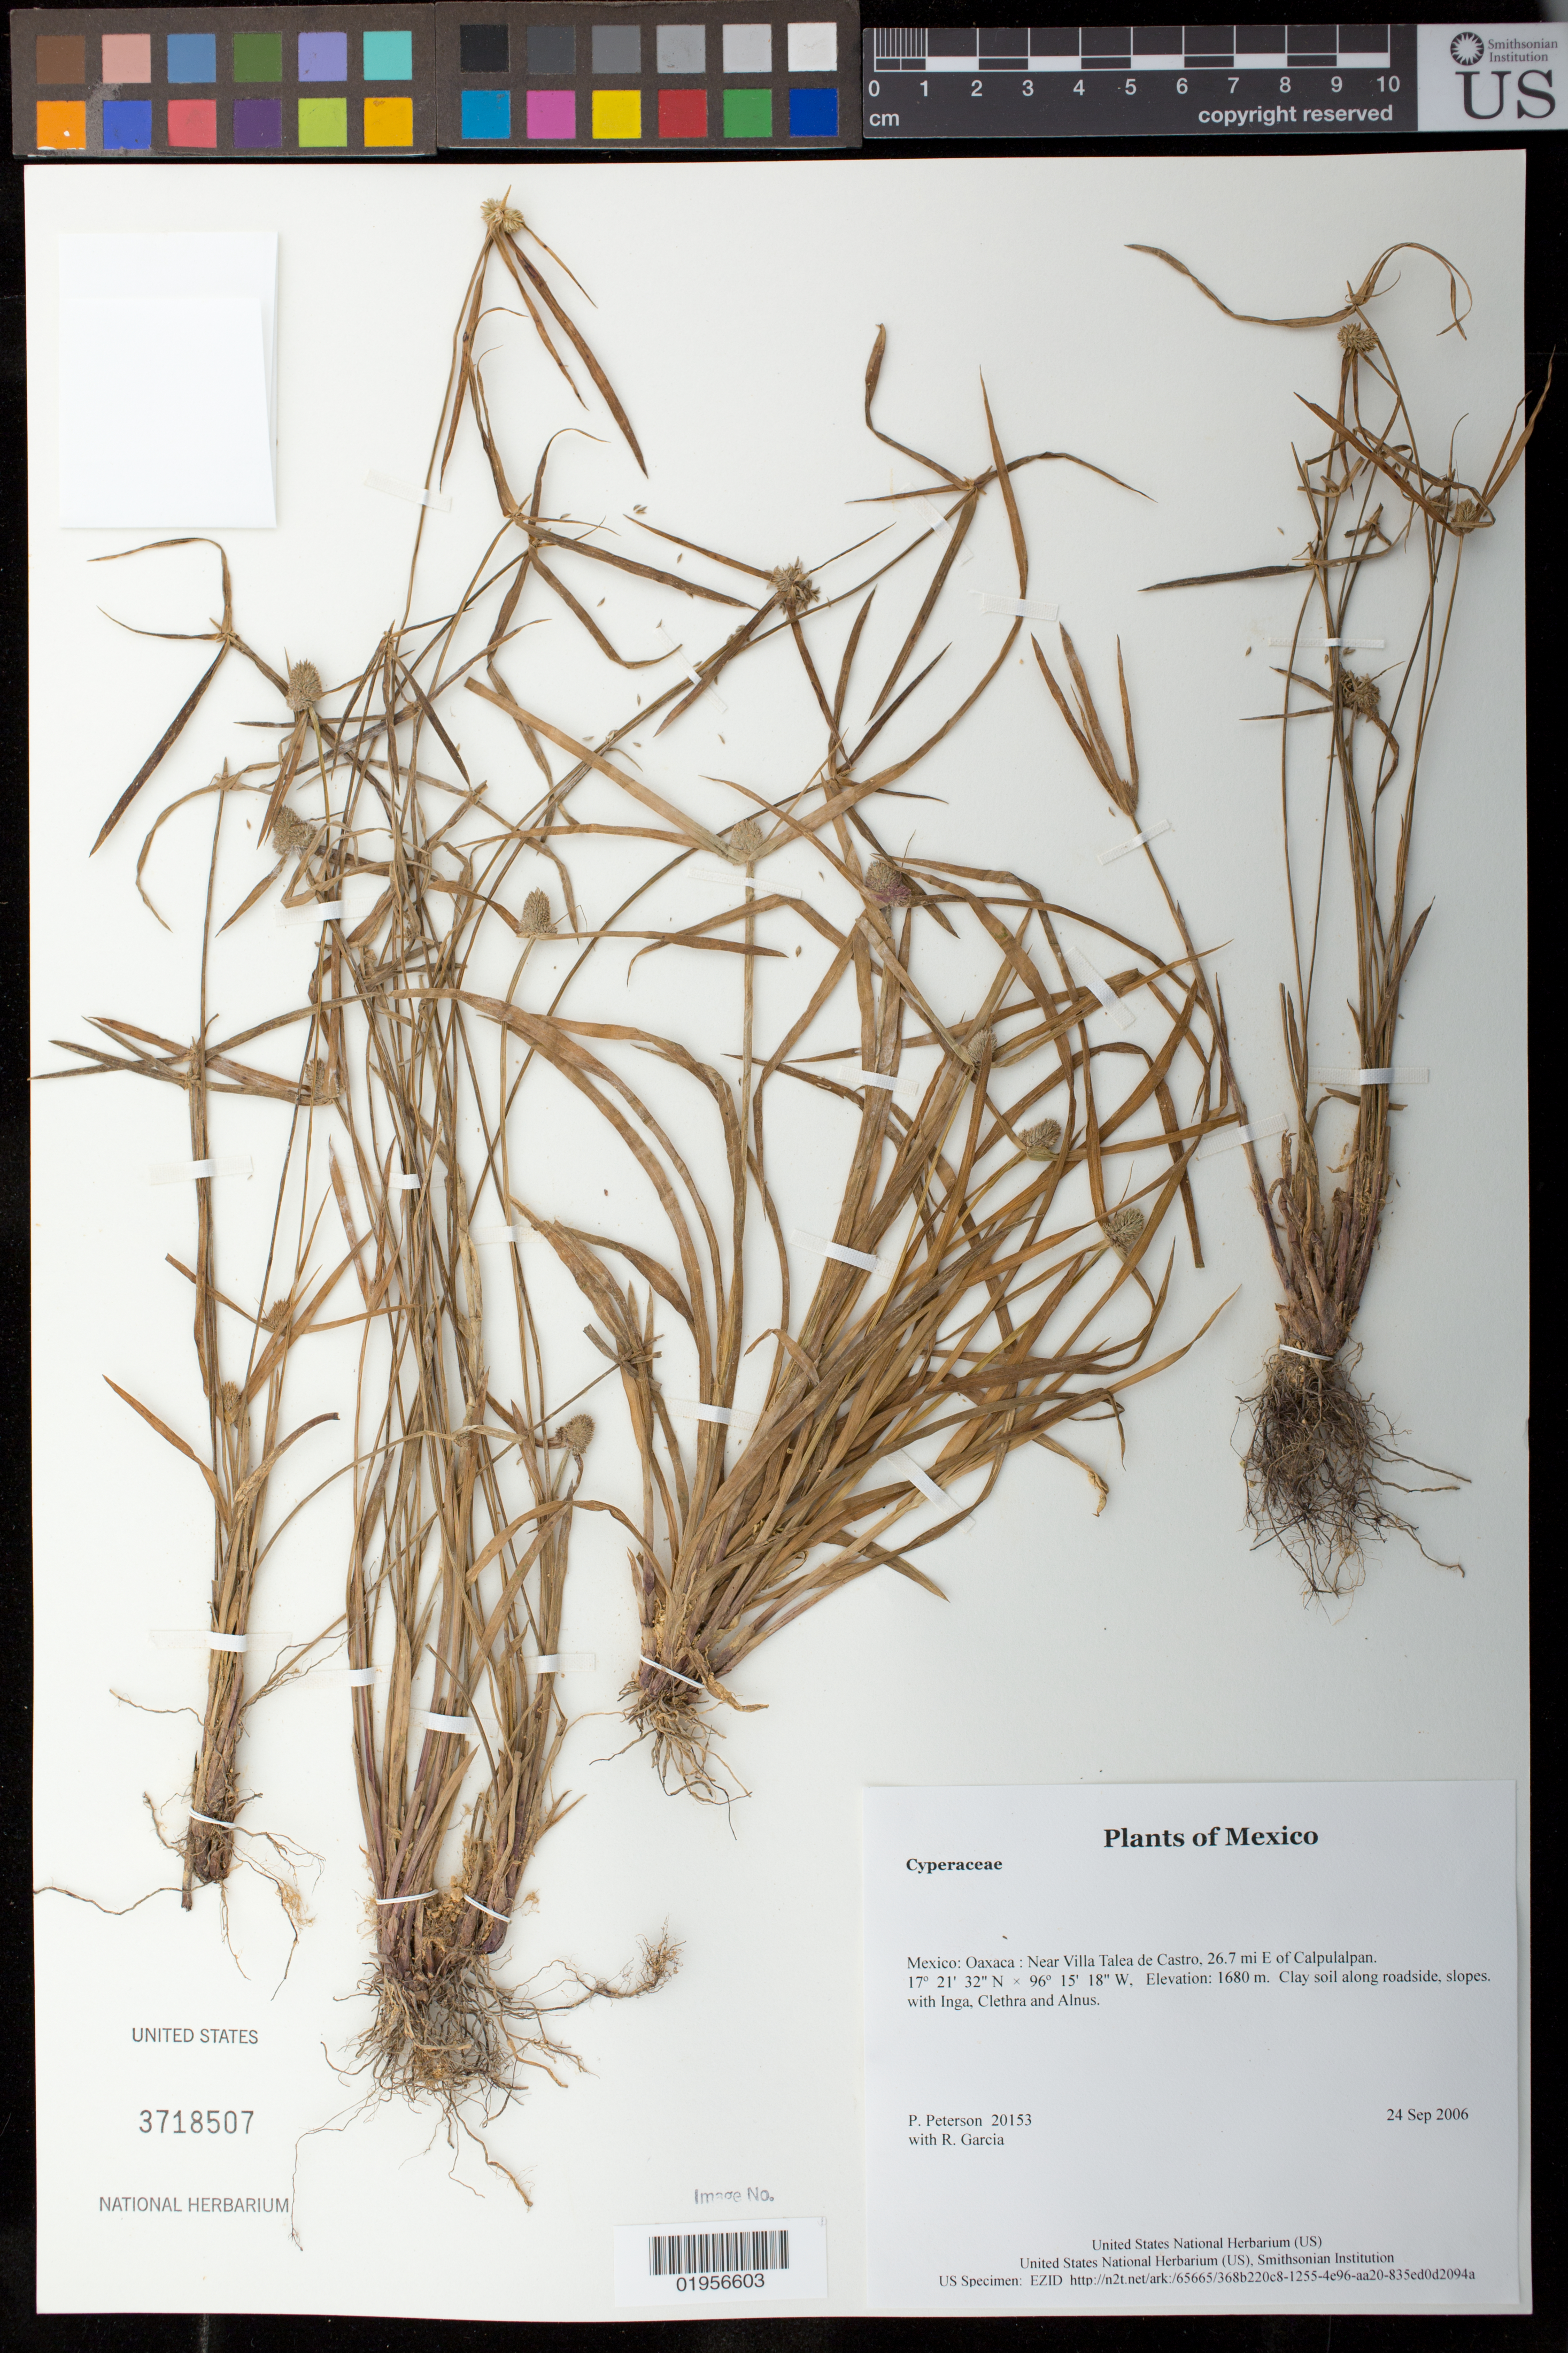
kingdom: Plantae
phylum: Tracheophyta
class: Liliopsida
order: Poales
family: Cyperaceae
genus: Cyperus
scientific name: Cyperus sp.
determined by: Strong, Mark T., (BOT), Smithsonian Institution - National Museum of Natural History (UNITED STATES)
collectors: P. M. Peterson & R. Garcia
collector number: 20153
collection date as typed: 24 Sep 2006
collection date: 2006-09-24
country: Mexico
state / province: Oaxaca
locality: Near Villa Talea de Castro, 26.7 mi E of Calpulalpan.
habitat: Clay soil along roadside, slopes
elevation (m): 1680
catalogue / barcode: US 3718507